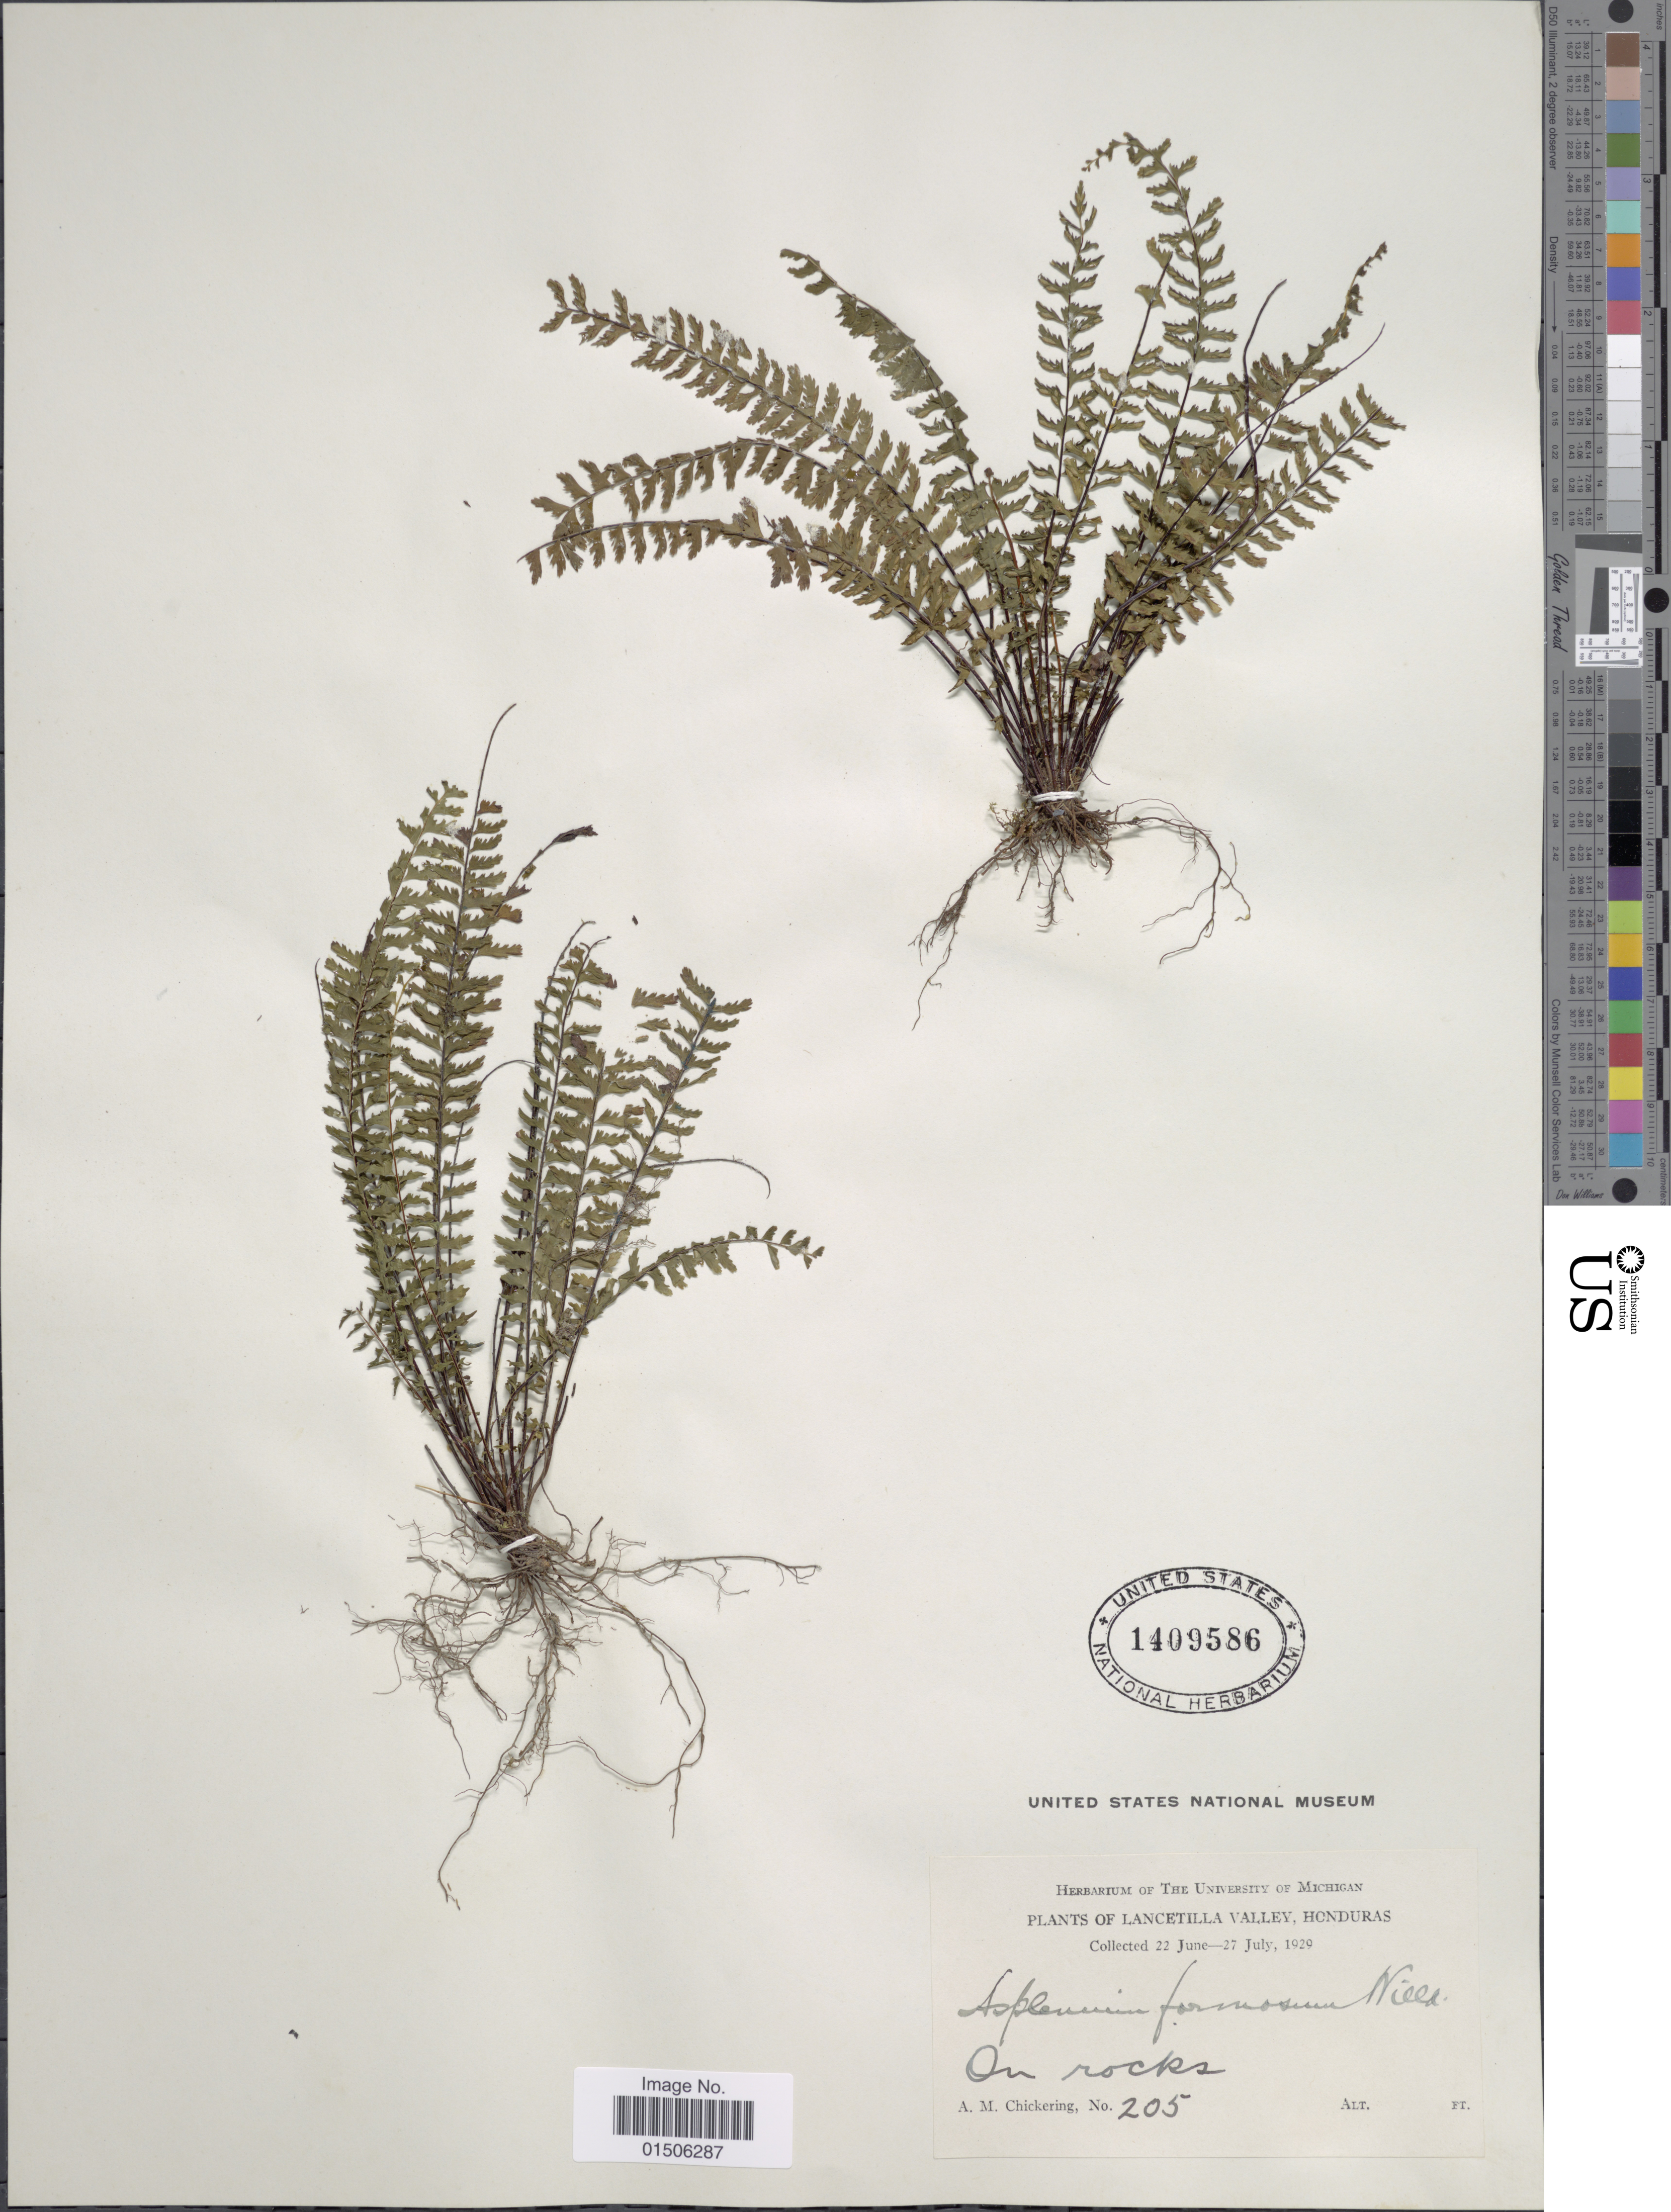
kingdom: Plantae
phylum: Tracheophyta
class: Polypodiopsida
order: Polypodiales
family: Aspleniaceae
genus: Asplenium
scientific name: Asplenium formosum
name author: Willd.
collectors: A. Chickering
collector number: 205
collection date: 1929-06-22/1929-07-27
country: Honduras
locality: Lancetilla Valley, On rocks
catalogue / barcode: US 1409586